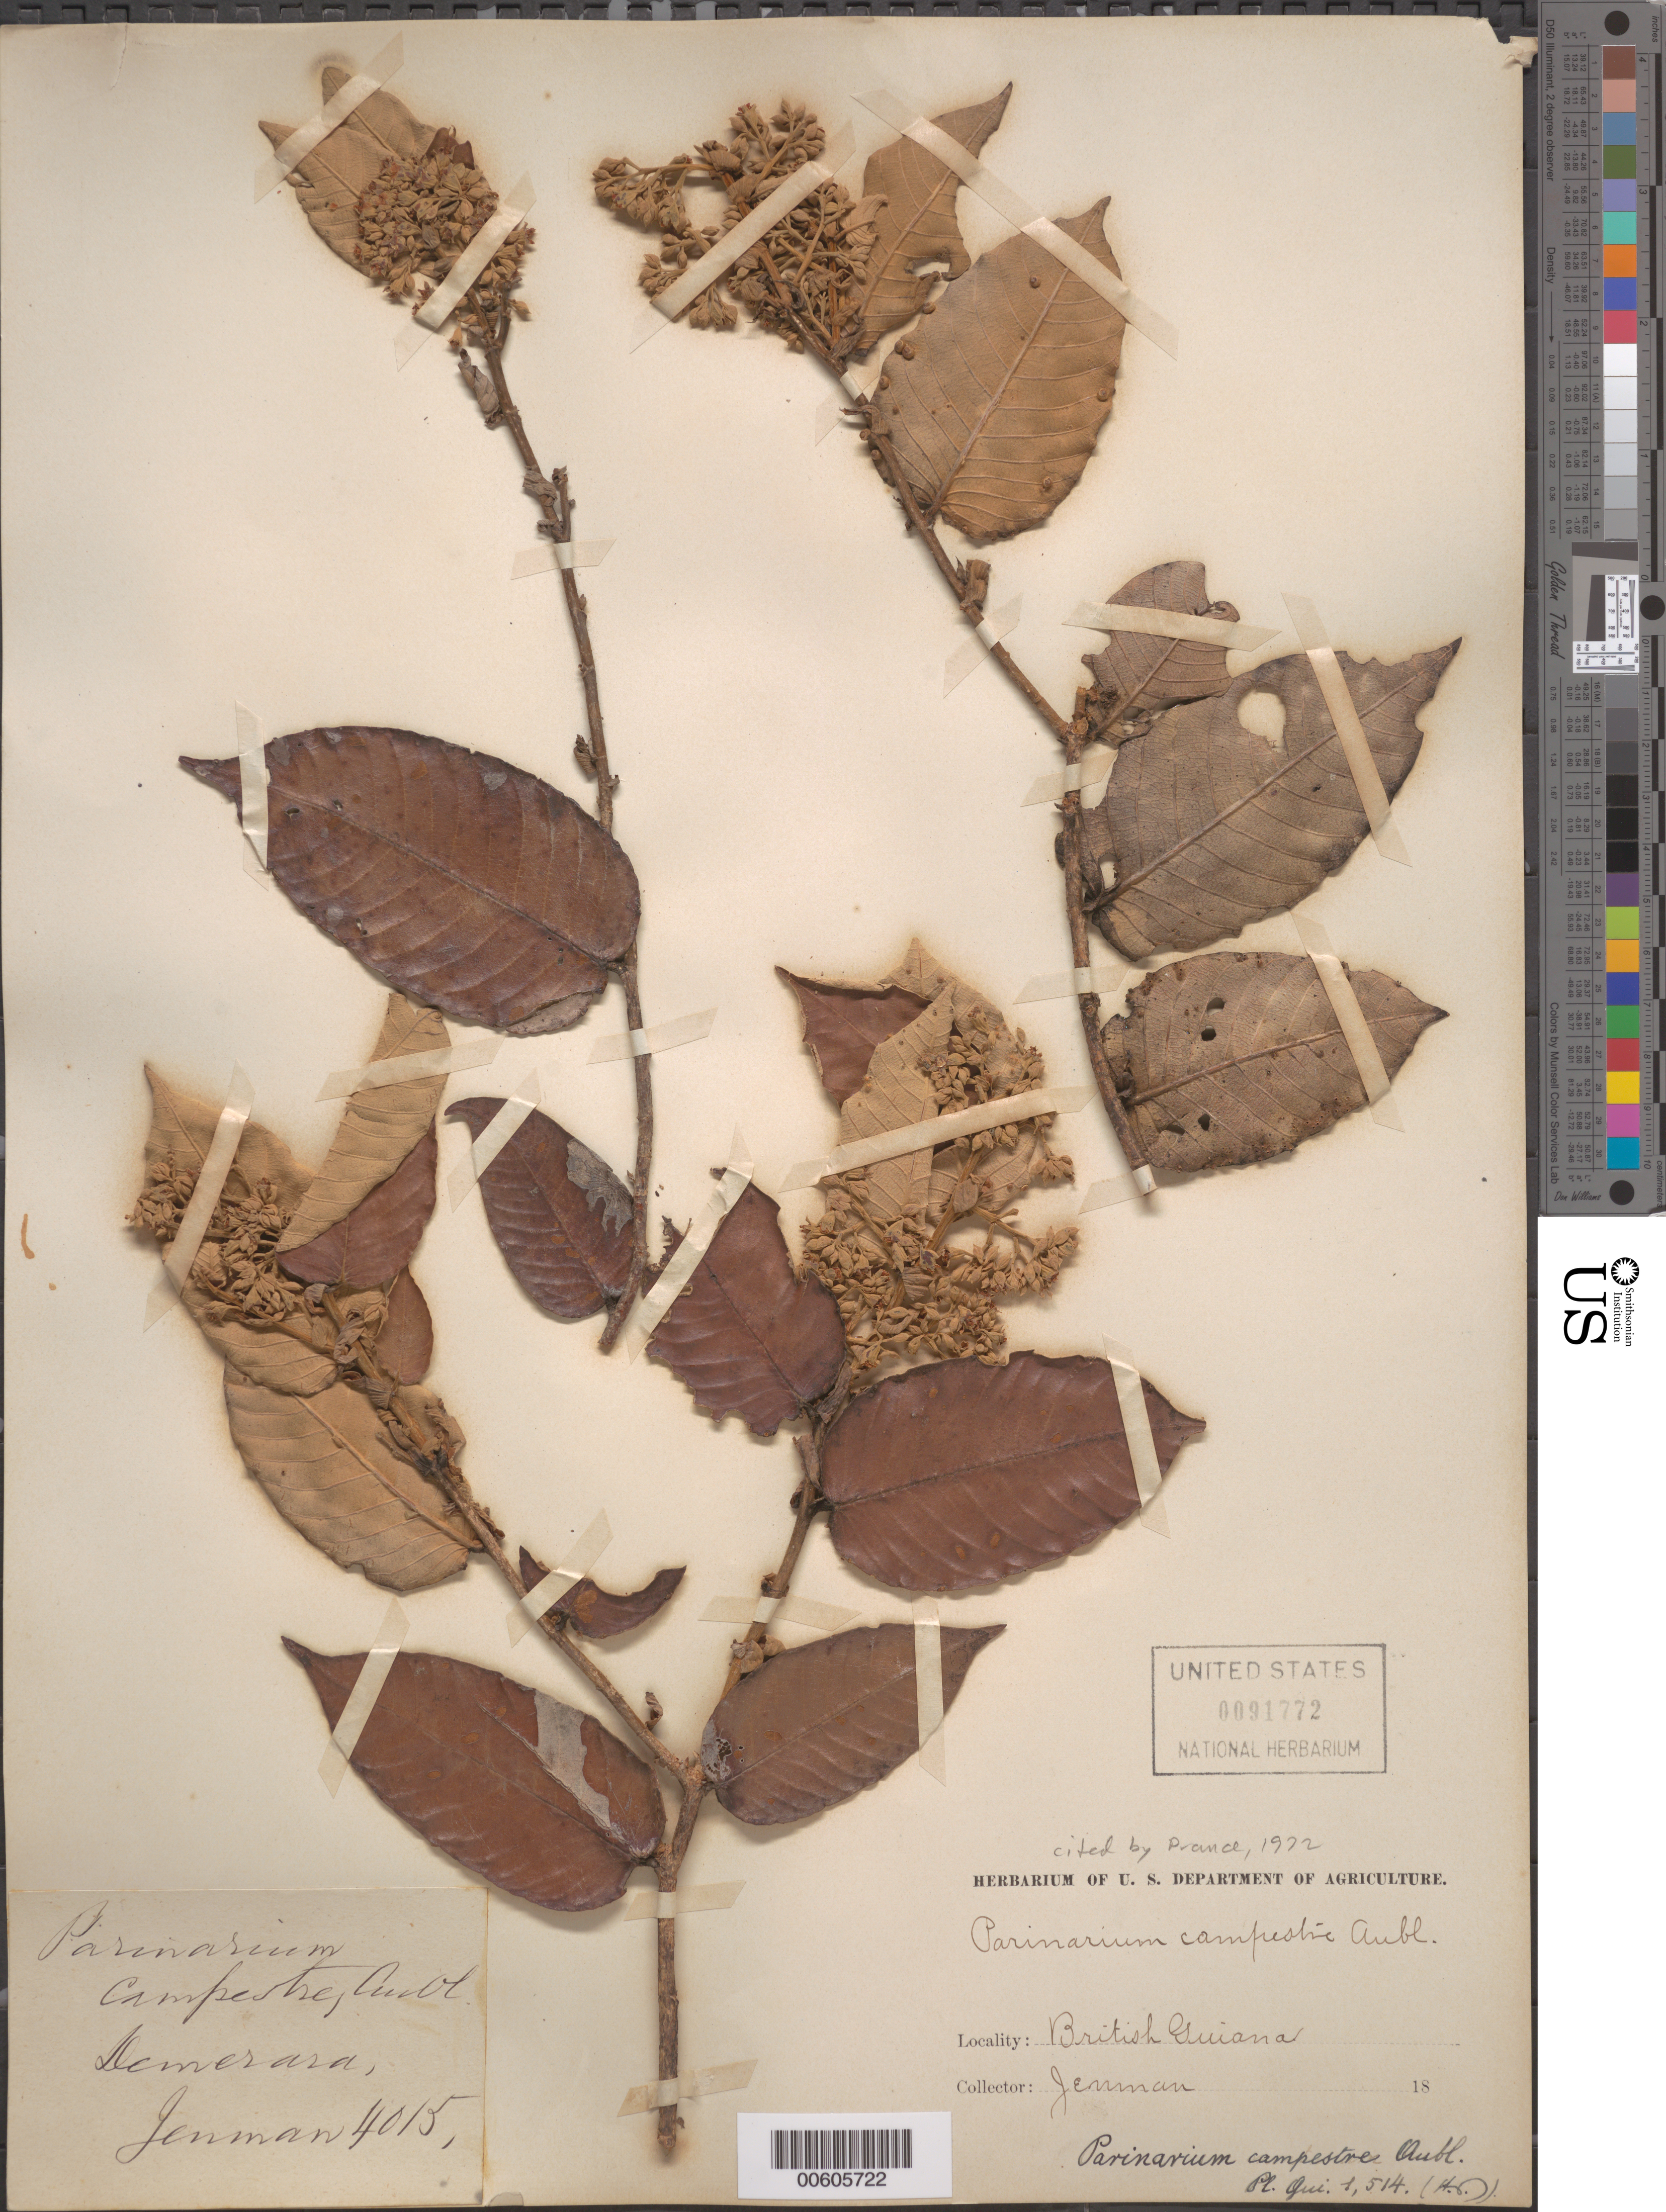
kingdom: Plantae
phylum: Tracheophyta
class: Magnoliopsida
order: Malpighiales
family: Chrysobalanaceae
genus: Parinari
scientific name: Parinari campestris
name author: Aubl.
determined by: Prance, G. T.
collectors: G. S. Jenman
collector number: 4015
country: Guyana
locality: Demerara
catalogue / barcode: US 91772